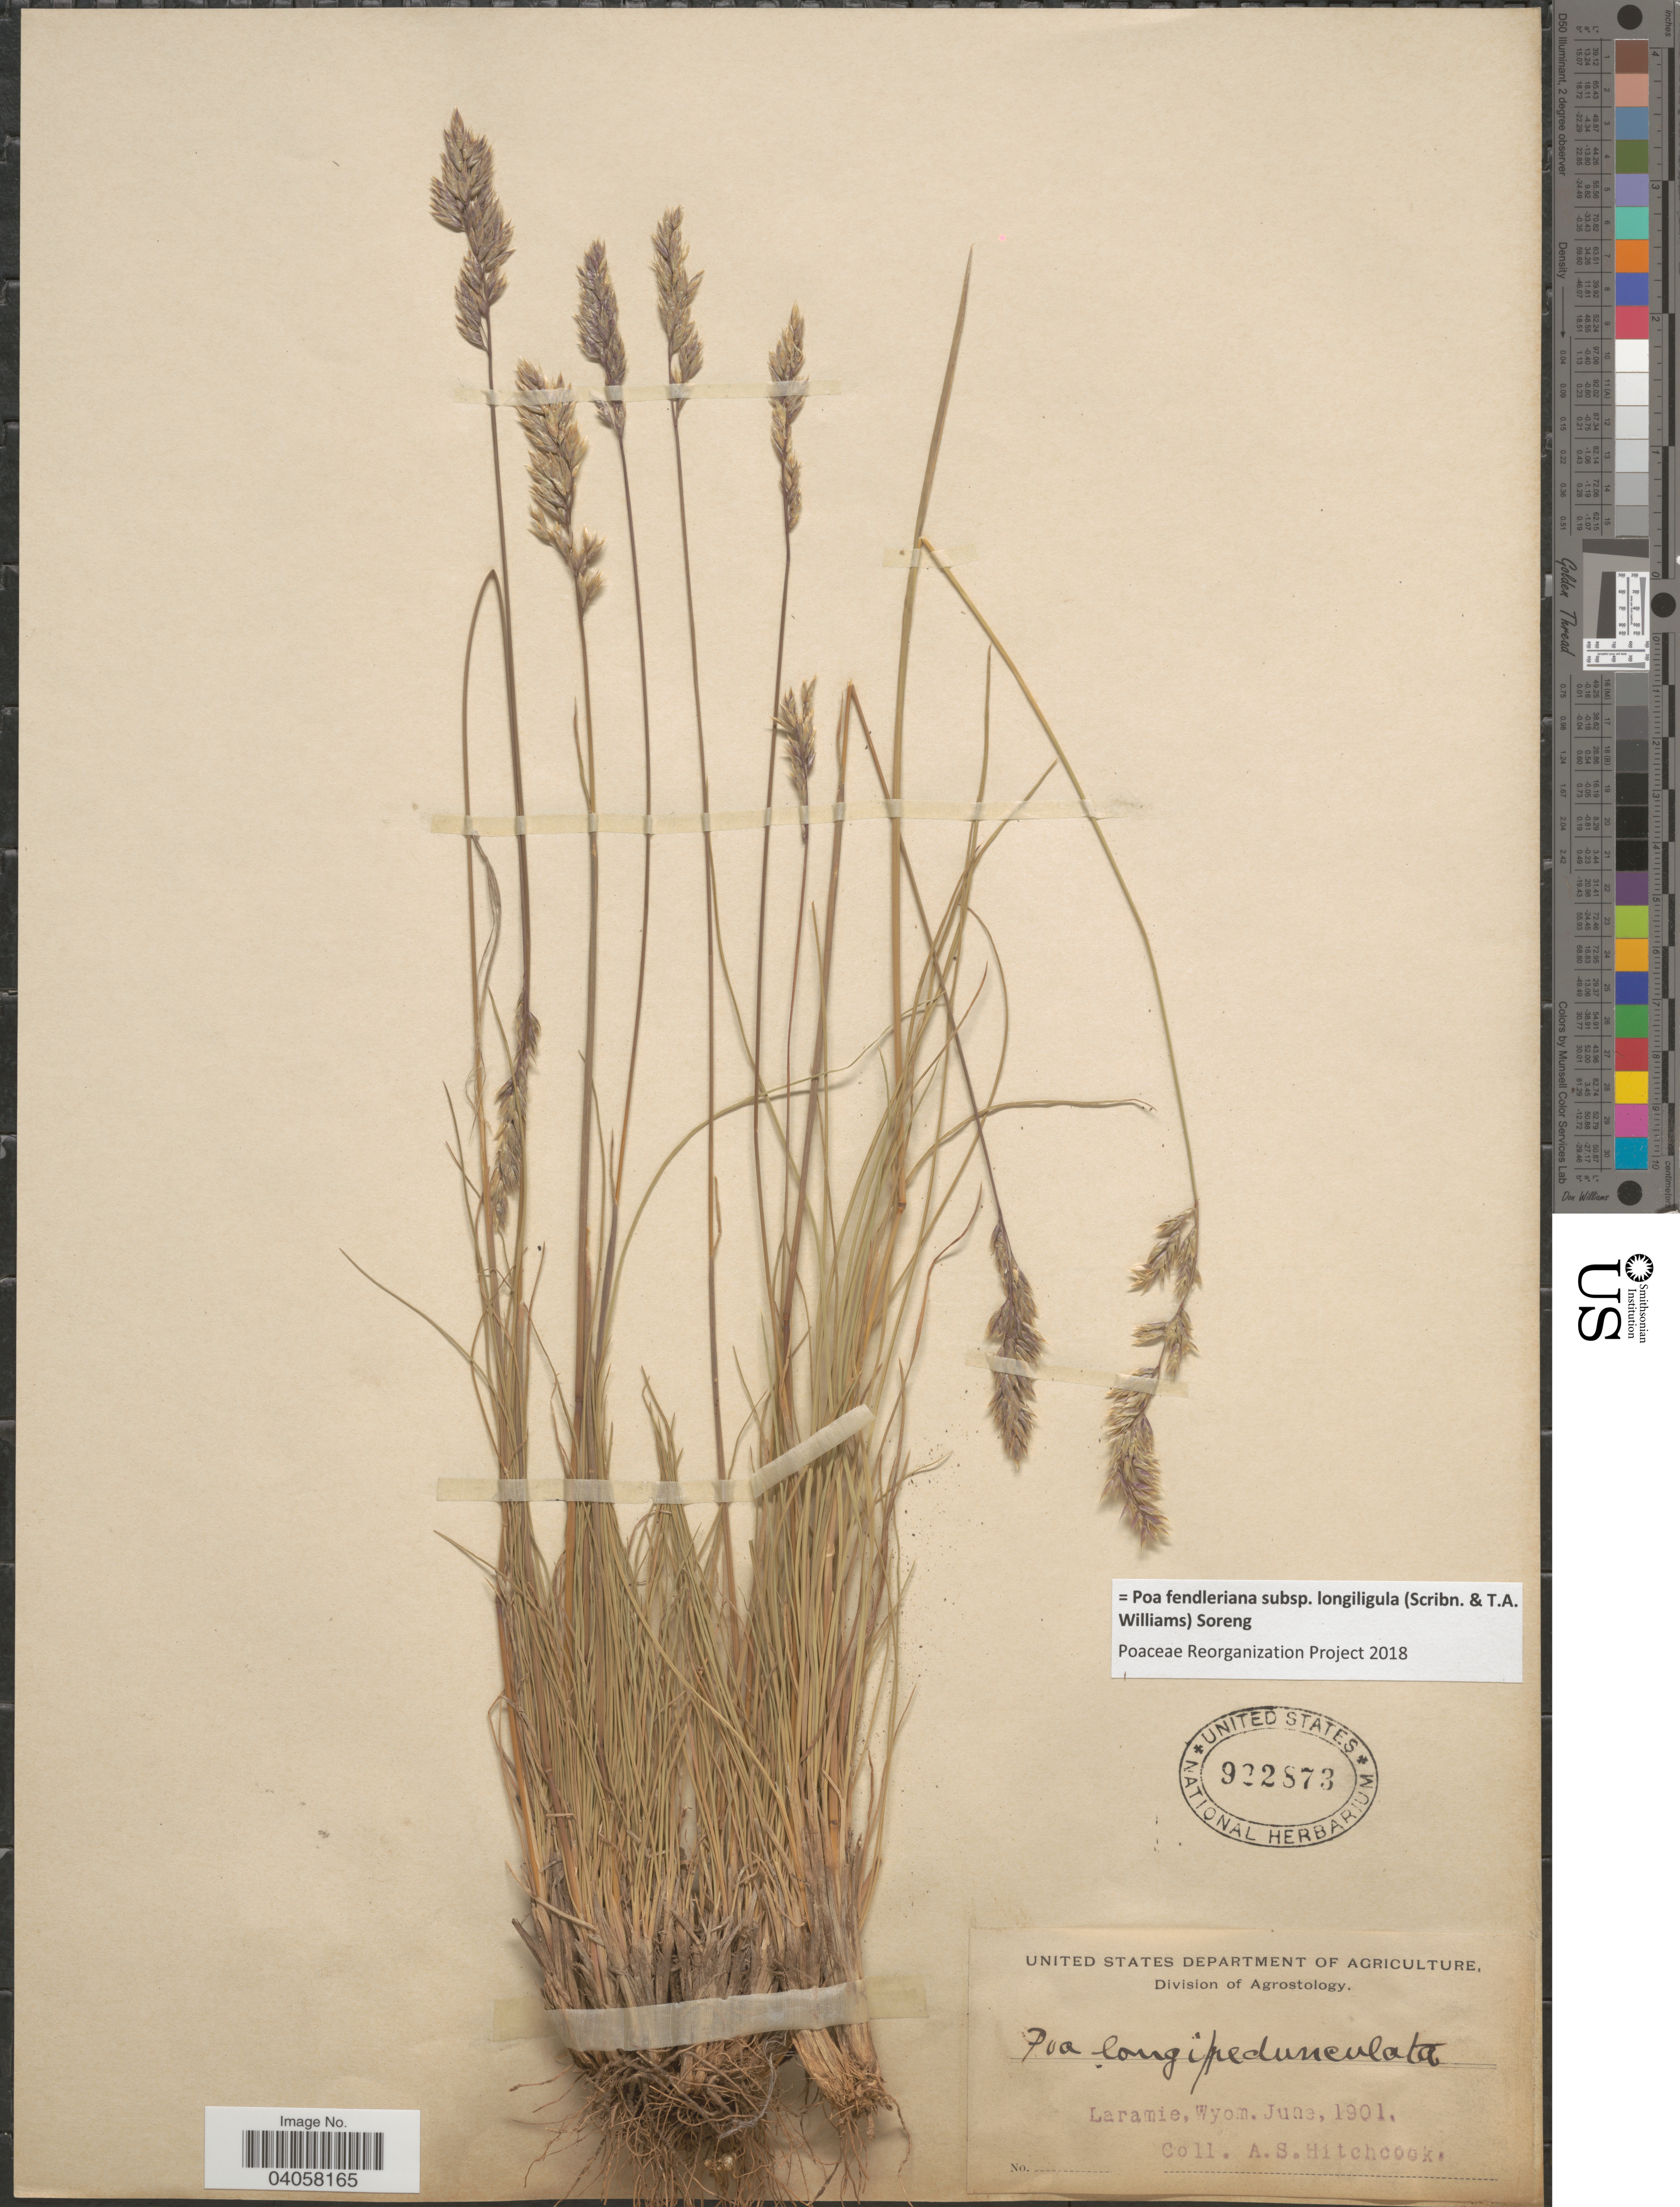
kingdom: Plantae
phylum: Tracheophyta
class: Liliopsida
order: Poales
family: Poaceae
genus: Poa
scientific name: Poa fendleriana subsp. longiligula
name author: (Scribn. & T.A. Williams) Soreng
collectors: A. S. Hitchcock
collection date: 1901-06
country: United States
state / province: Wyoming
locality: Laramie.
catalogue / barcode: US 922873